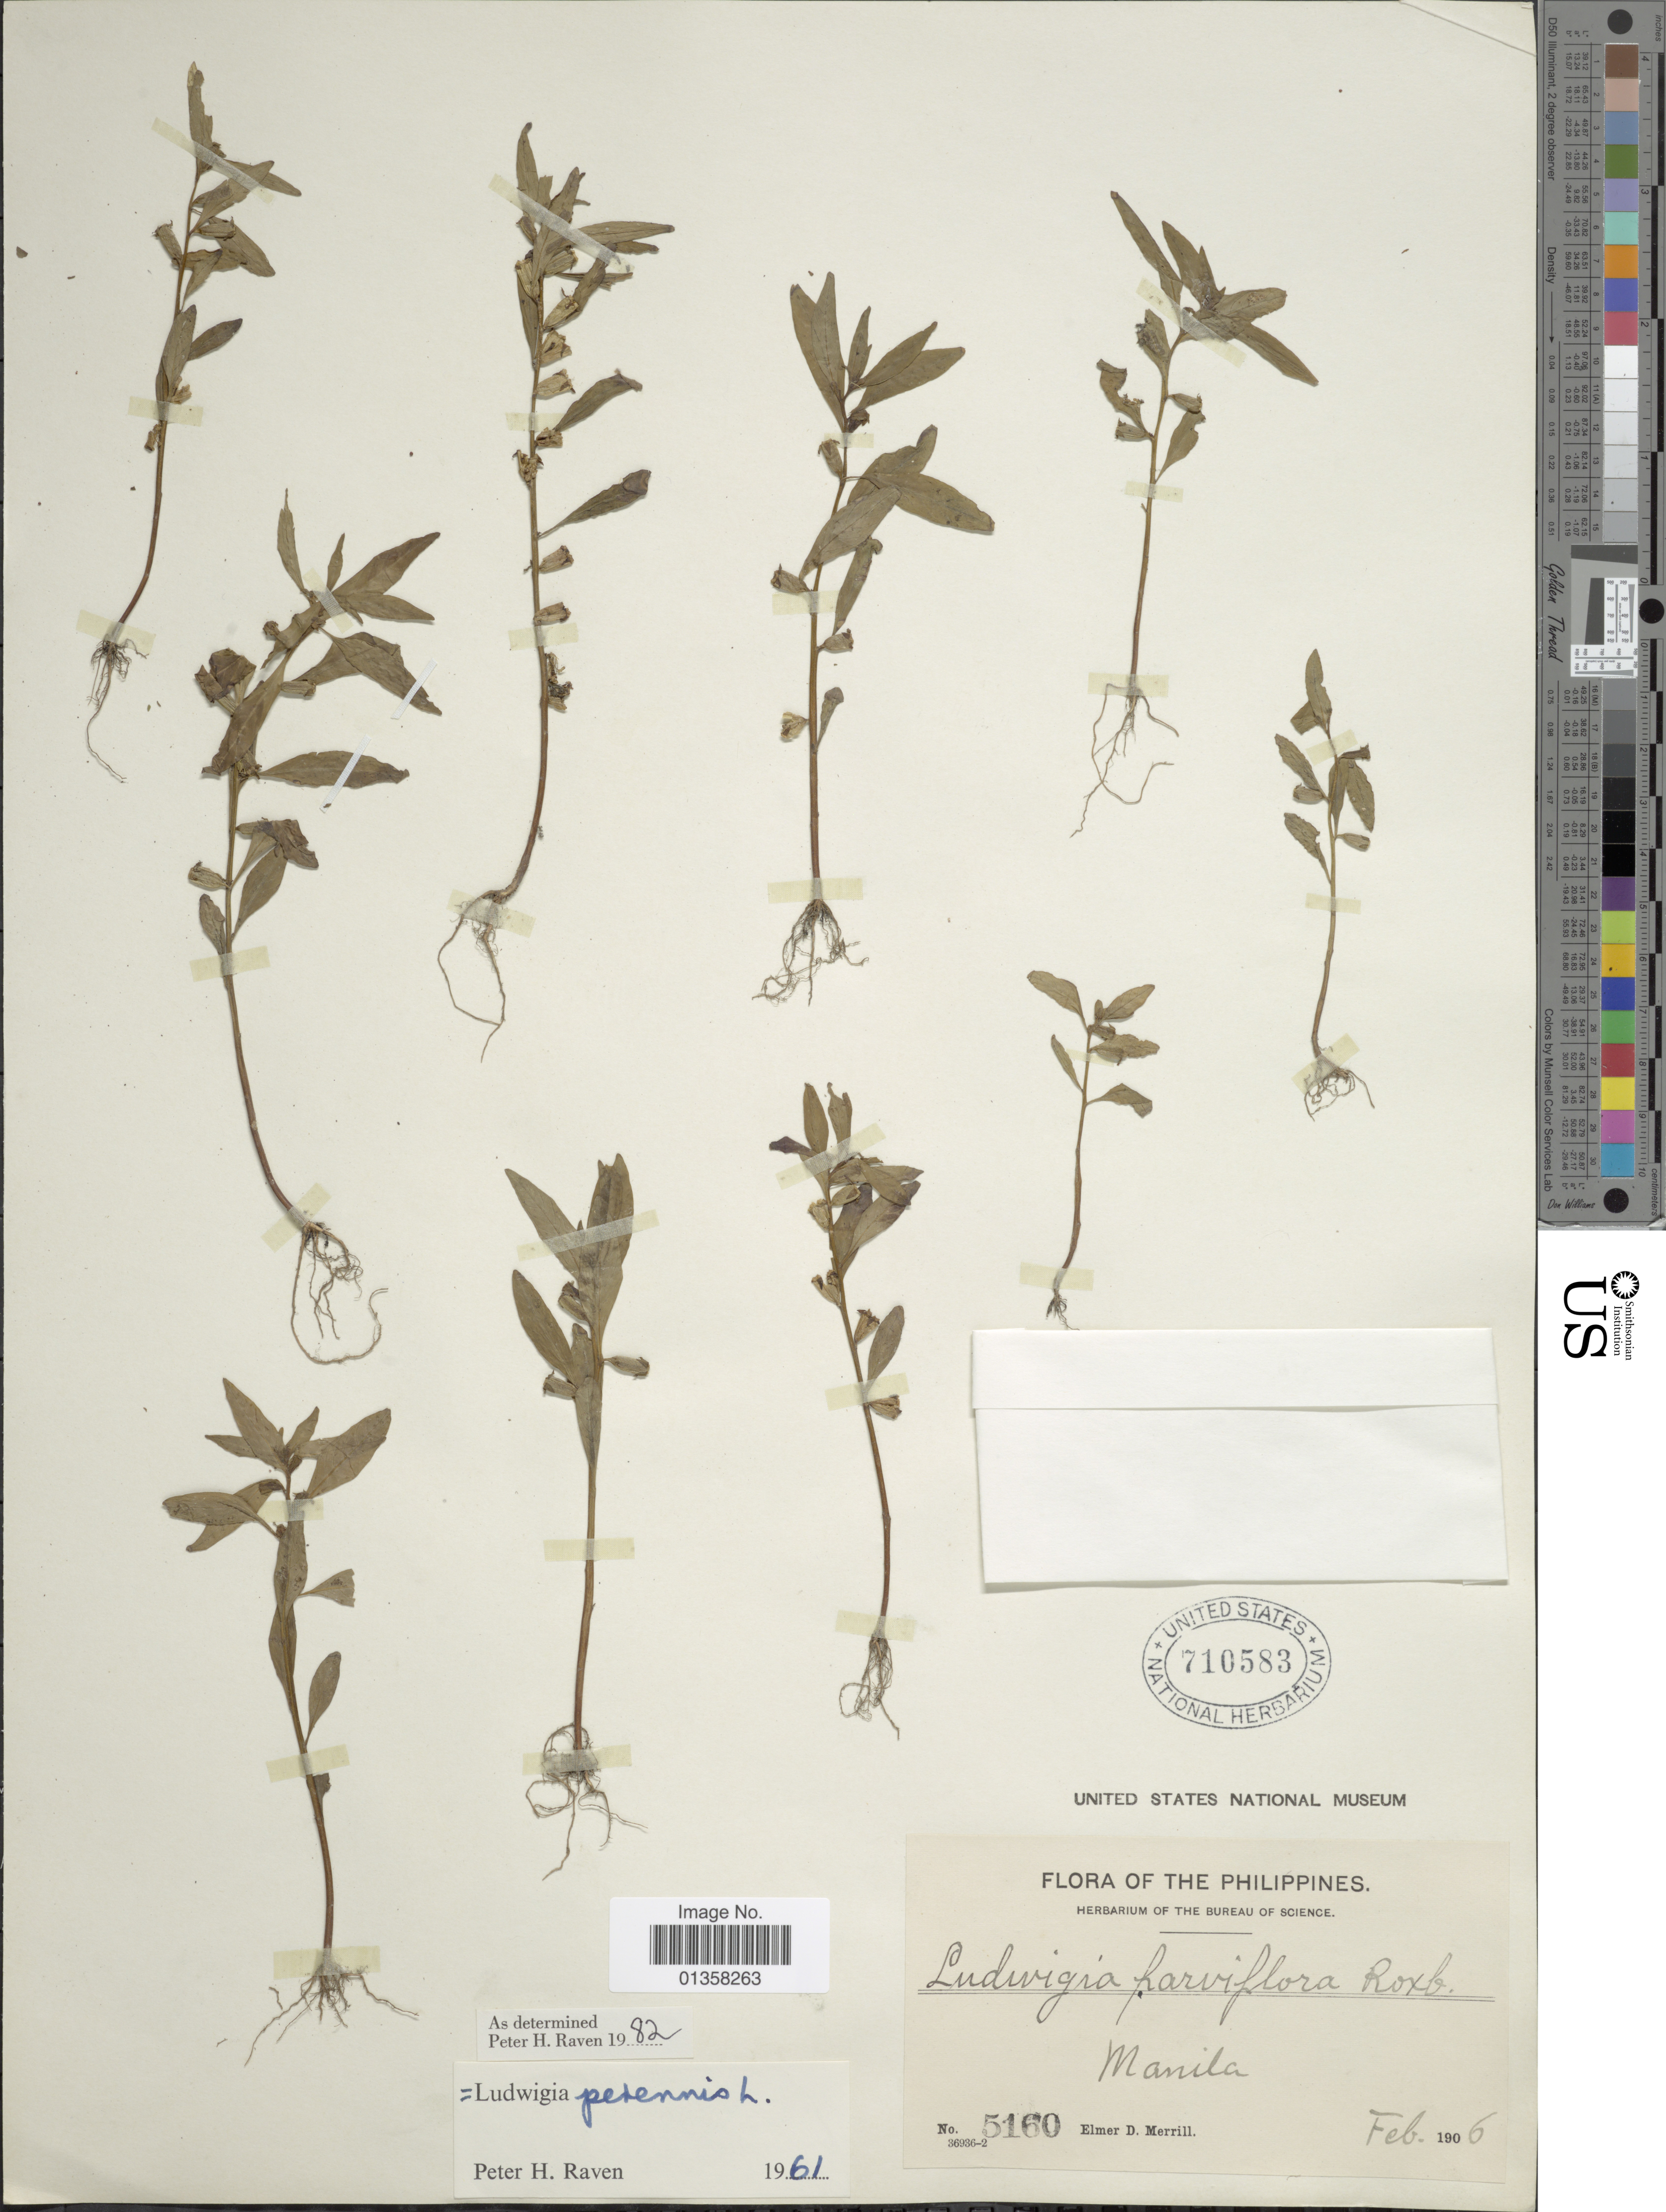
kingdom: Plantae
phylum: Tracheophyta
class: Magnoliopsida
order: Myrtales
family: Onagraceae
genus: Ludwigia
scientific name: Ludwigia perennis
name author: L.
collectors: E. D. Merrill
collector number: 5160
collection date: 1906-02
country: Philippines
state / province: National Capital Region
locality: Manila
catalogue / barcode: US 710583